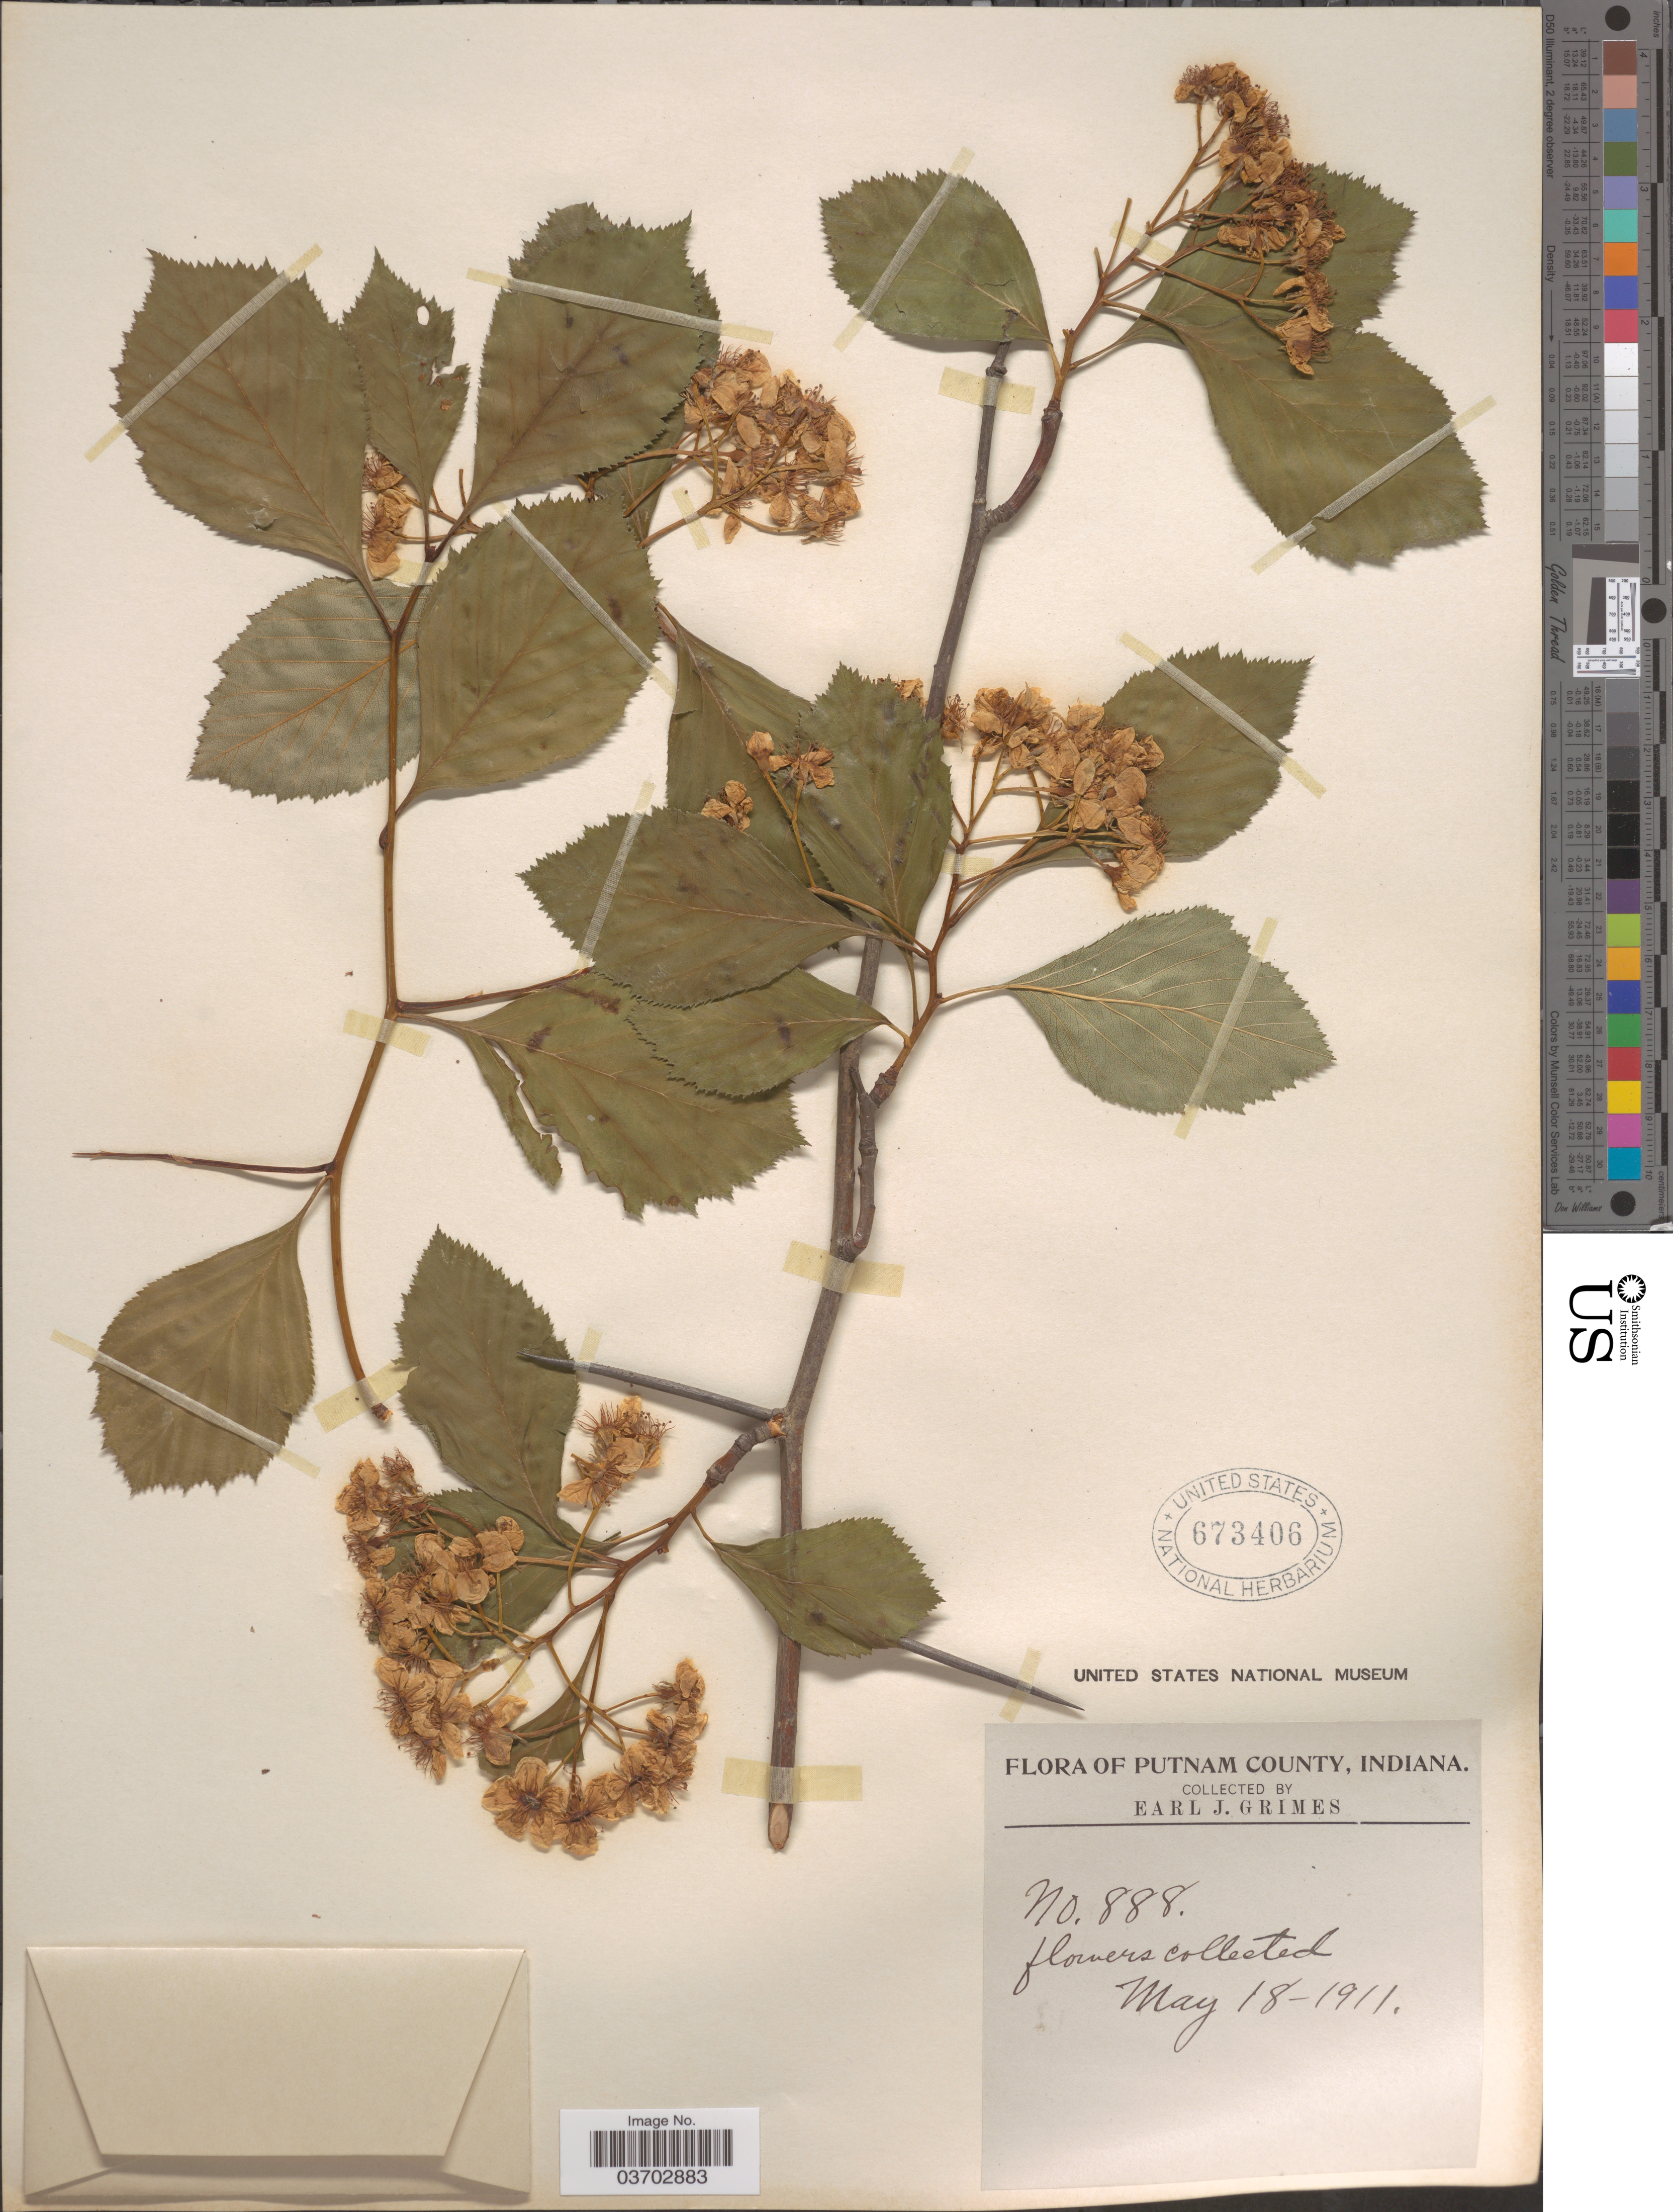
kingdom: Plantae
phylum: Tracheophyta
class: Magnoliopsida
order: Rosales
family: Rosaceae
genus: Crataegus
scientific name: Crataegus sp.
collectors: E. J. Grimes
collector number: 888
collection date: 1911-05-18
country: United States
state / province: Indiana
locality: Putnam County.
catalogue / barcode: US 673406